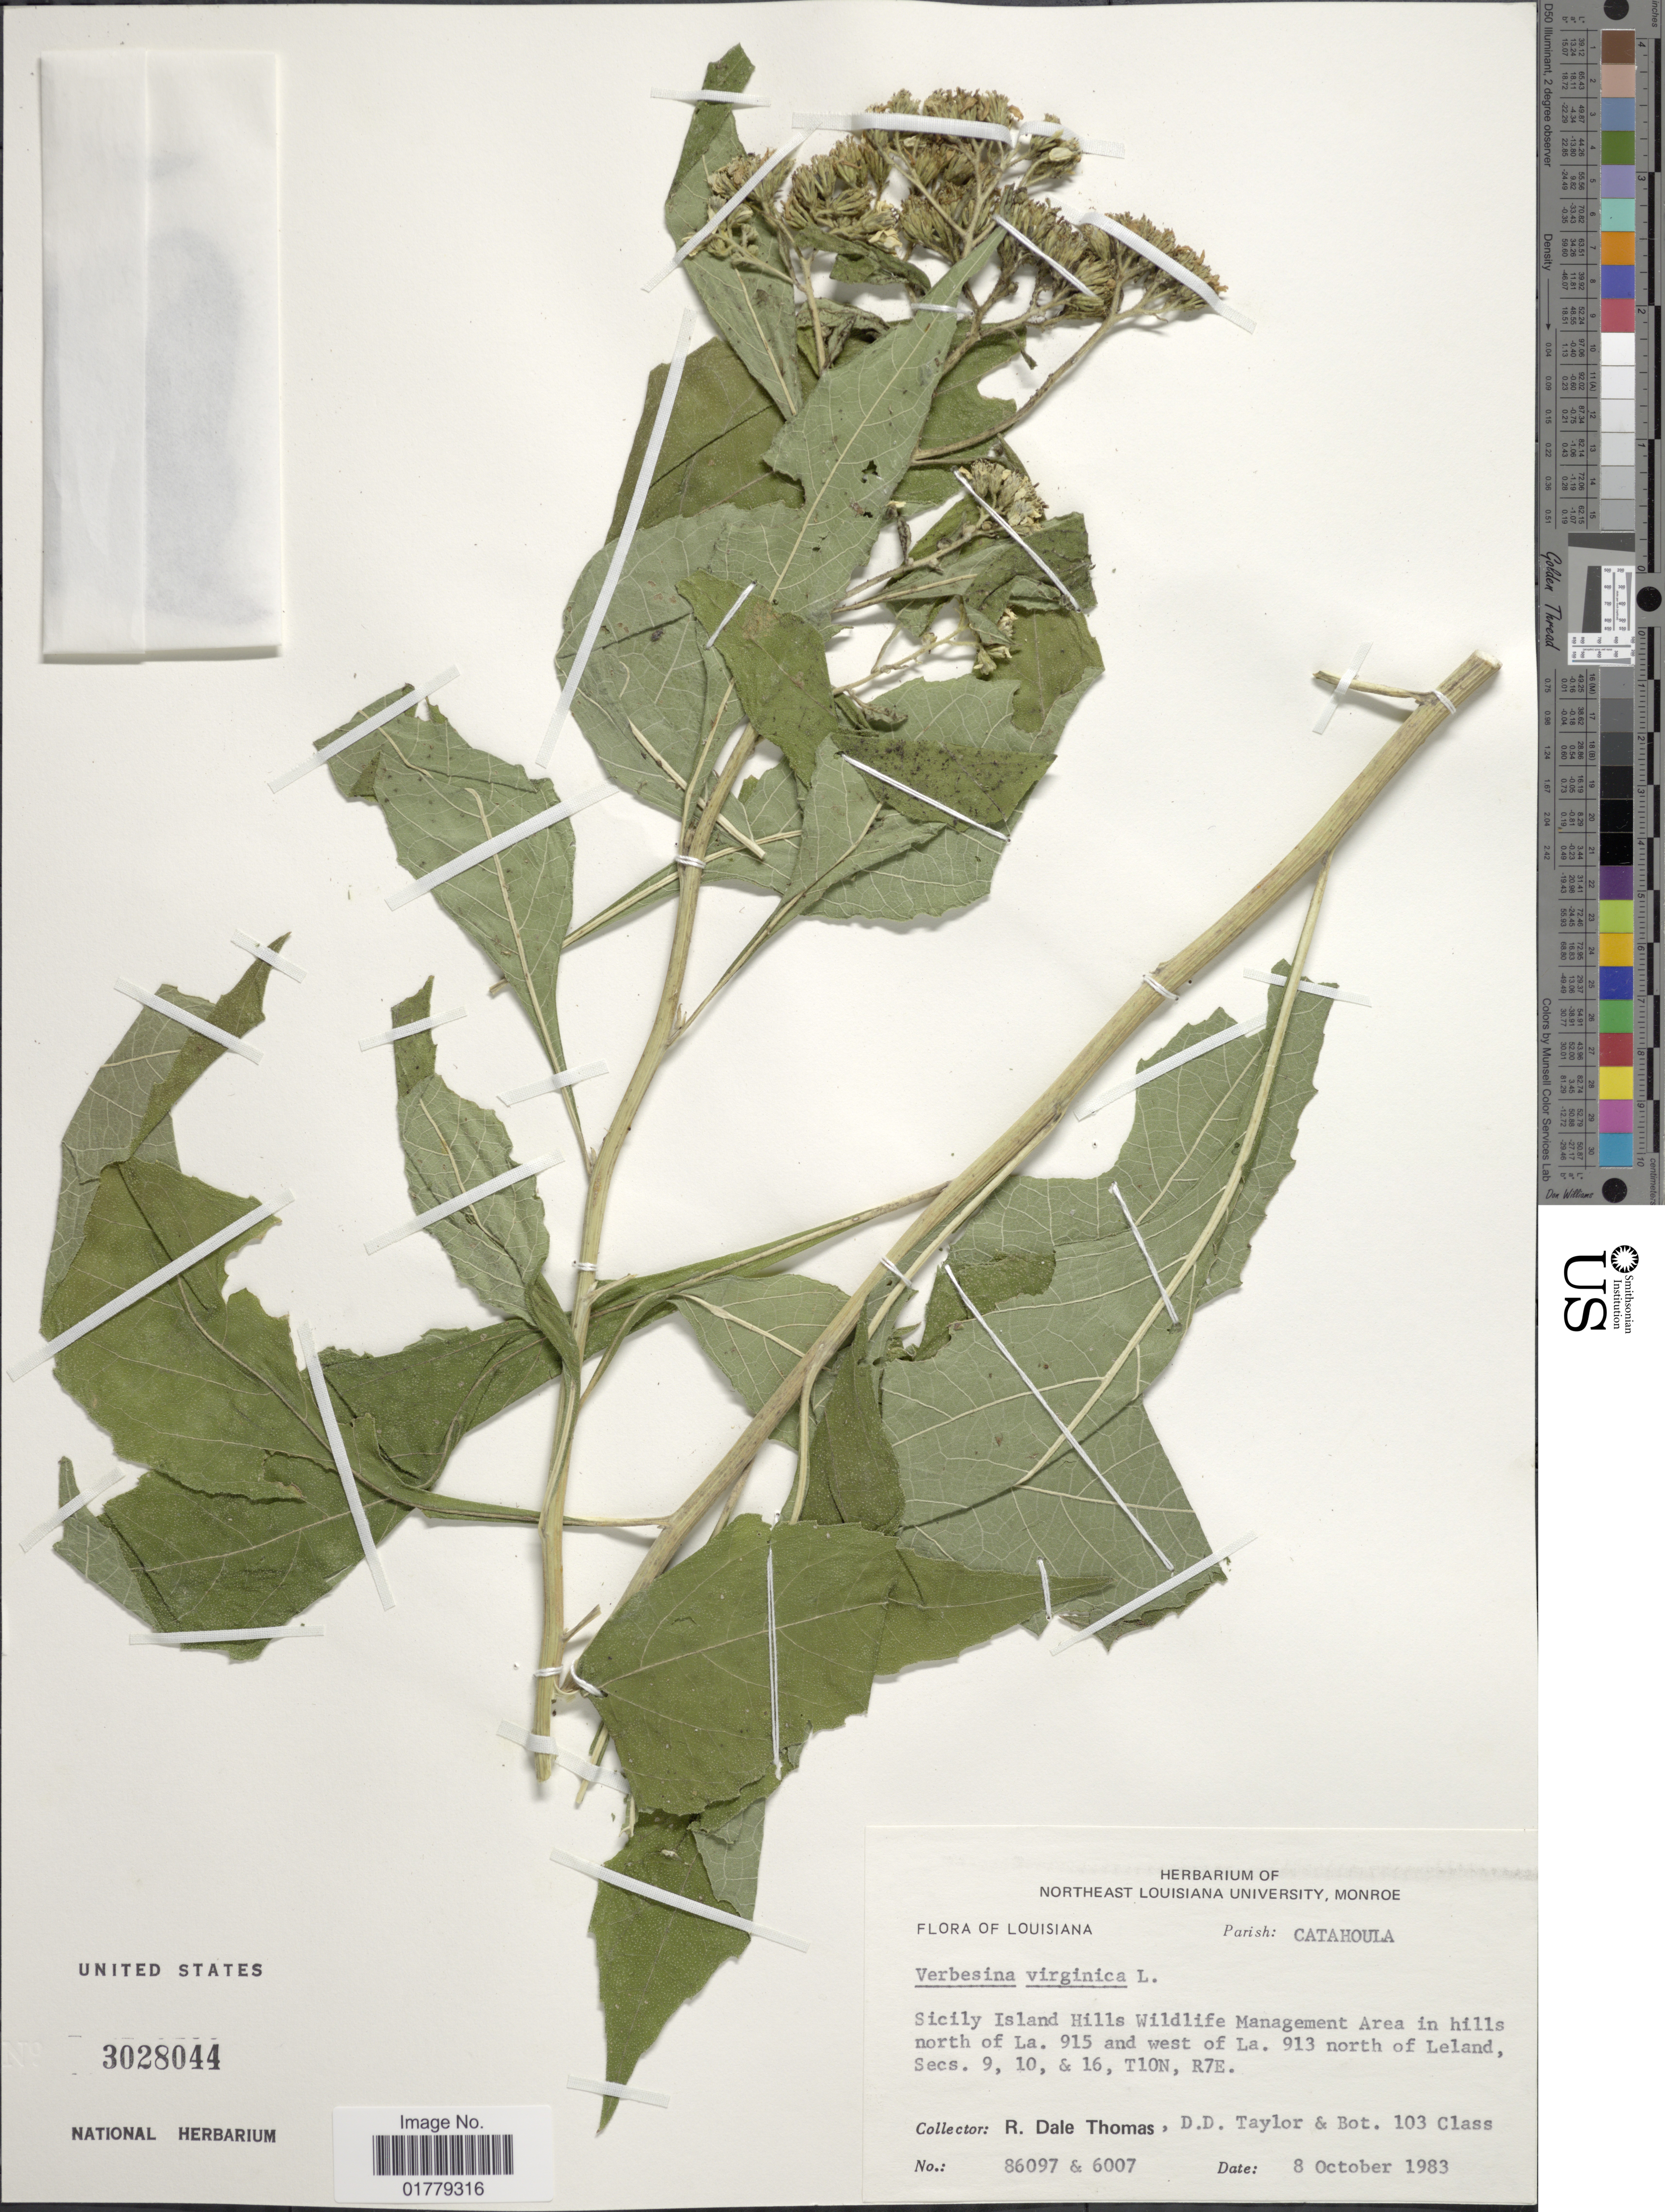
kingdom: Plantae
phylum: Tracheophyta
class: Magnoliopsida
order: Asterales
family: Asteraceae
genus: Verbesina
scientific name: Verbesina virginica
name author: L.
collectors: R. Thomas, D. Taylor & Students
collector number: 86097/6007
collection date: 1983-10-08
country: United States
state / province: Louisiana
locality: Parish: Catahoula. Sicily Island Hills Wildlife Management Area in hills north of La. 915 and west of La. 913 north of Leland, Secs. 9, 10, & 16, T10N, R7E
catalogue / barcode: US 3028044